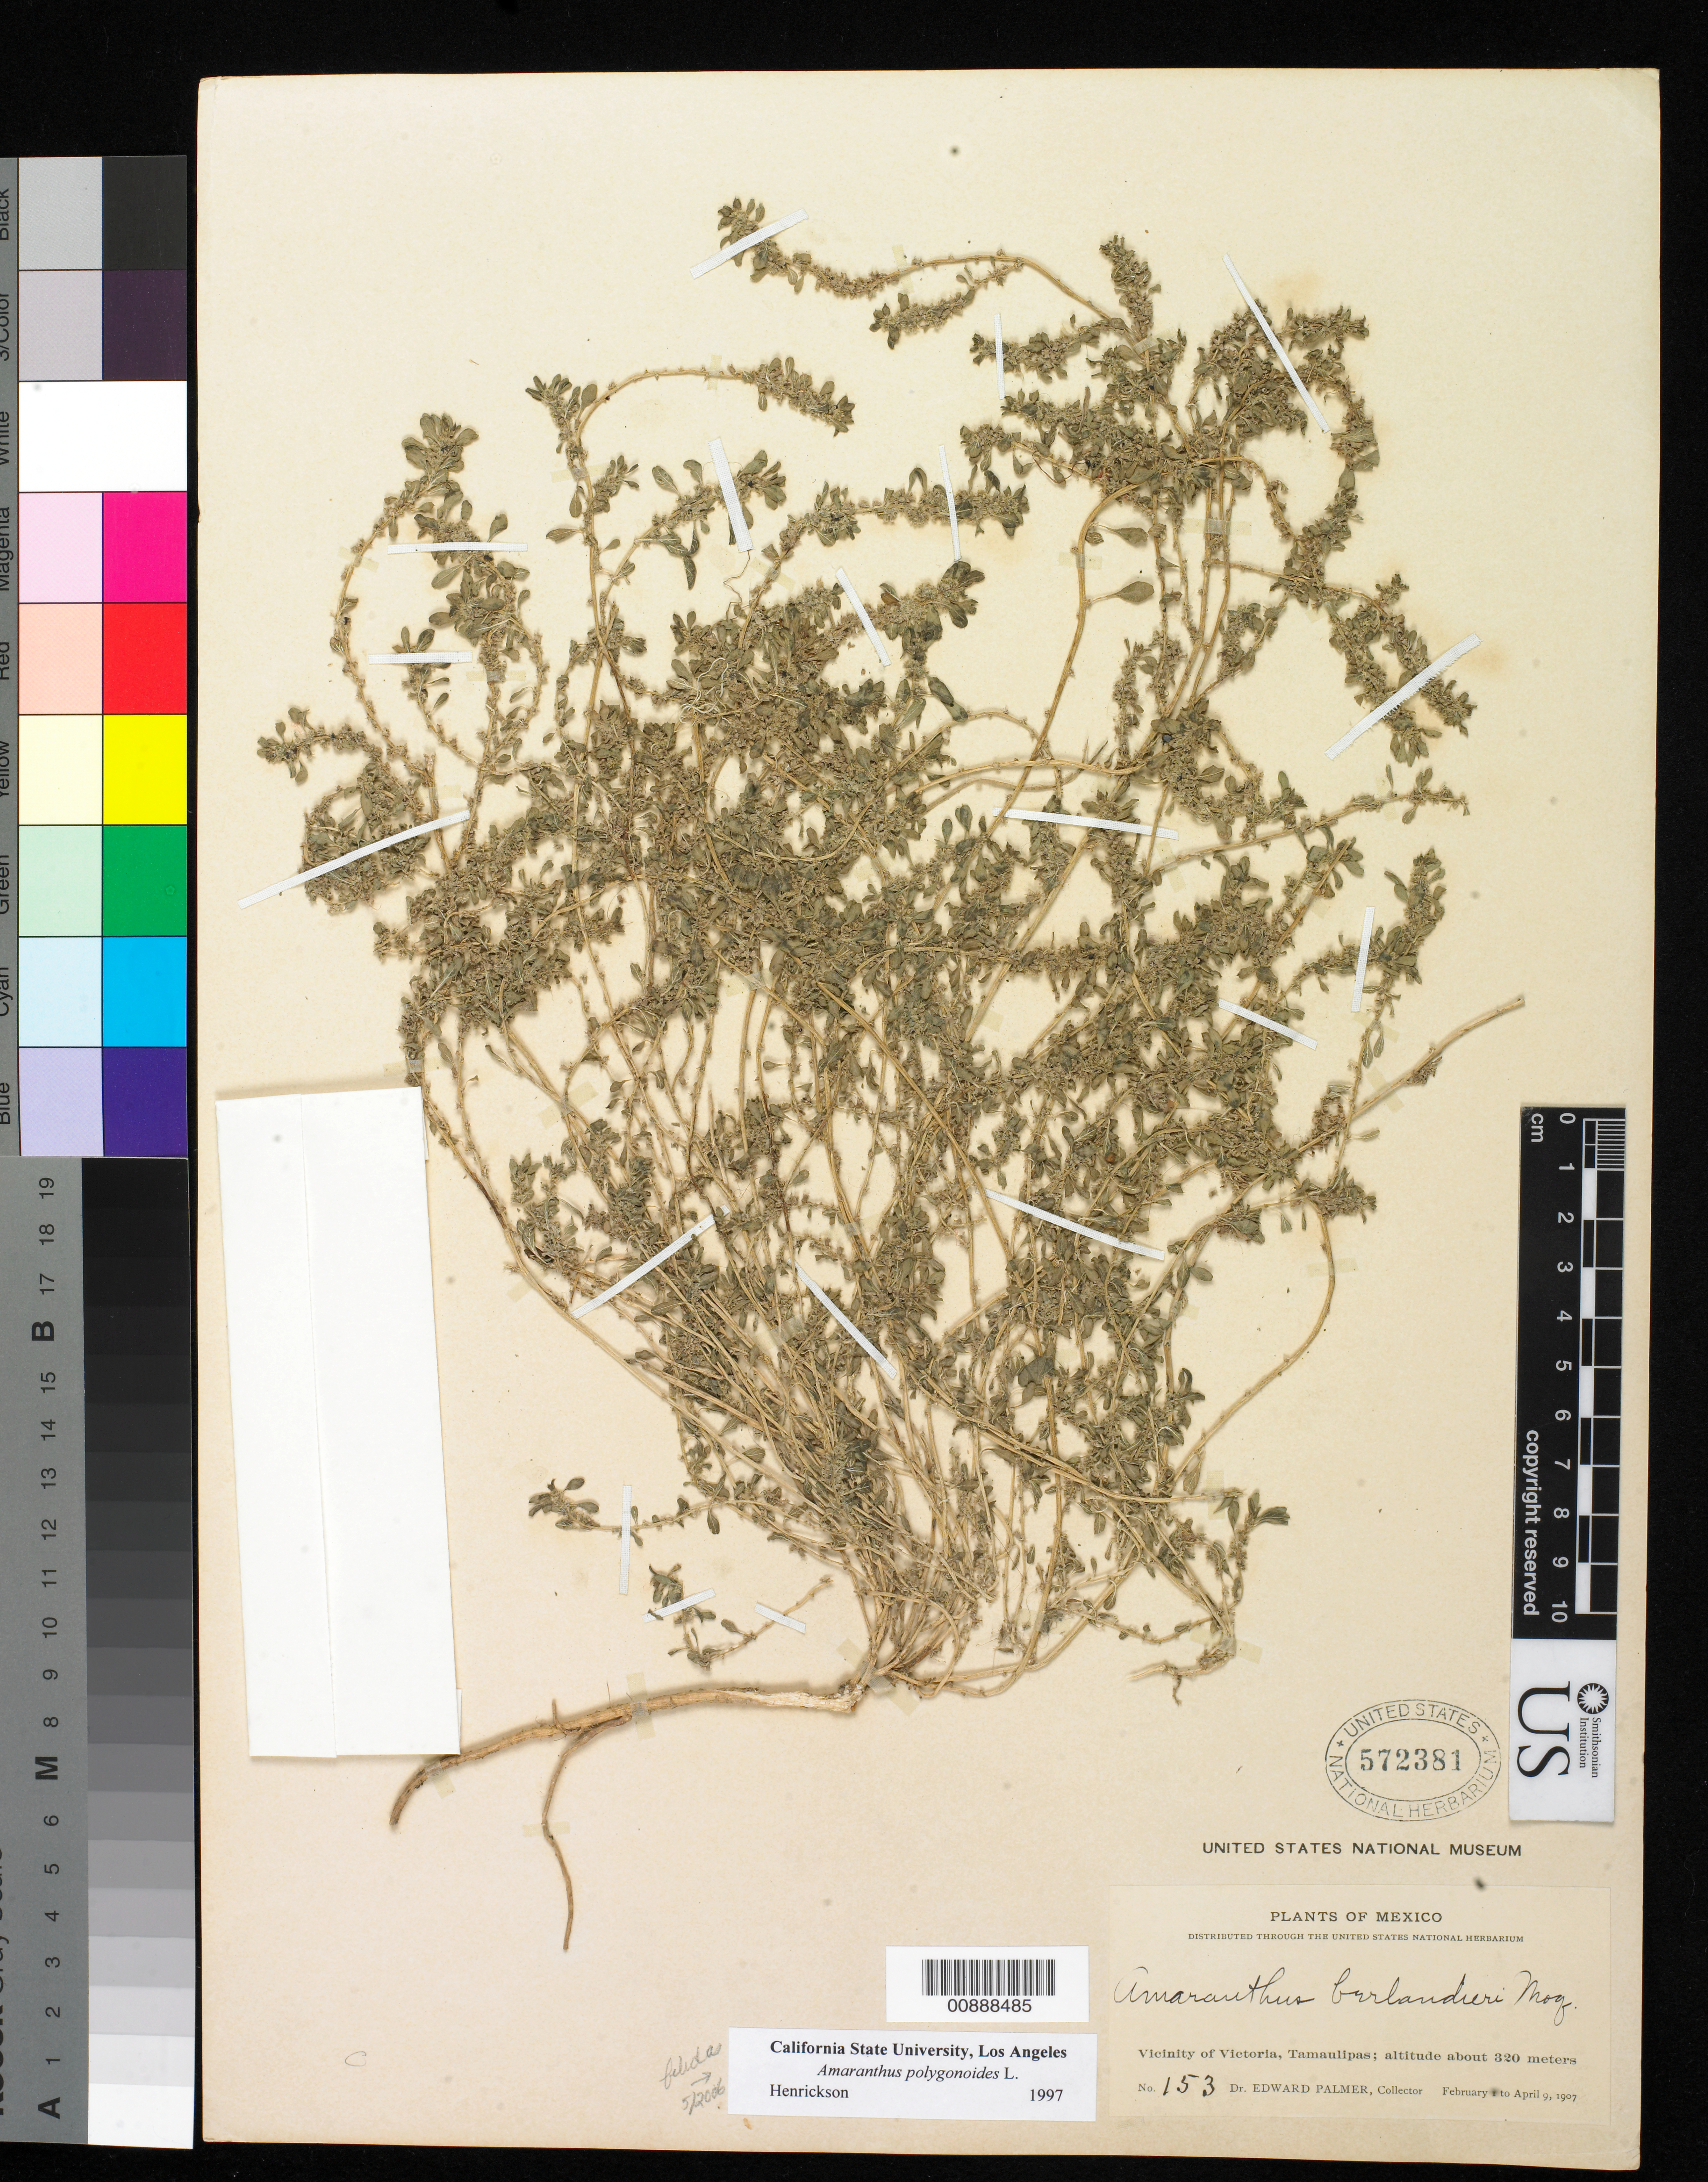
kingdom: Plantae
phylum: Tracheophyta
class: Magnoliopsida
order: Caryophyllales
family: Amaranthaceae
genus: Amaranthus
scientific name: Amaranthus polygonoides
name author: L.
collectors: E. Palmer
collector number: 153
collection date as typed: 01 Feb 1907 to 09 Apr 1907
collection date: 1907-02-01/1907-04-09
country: Mexico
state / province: Tamaulipas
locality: Vicinity of Victoria.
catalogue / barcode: US 572381